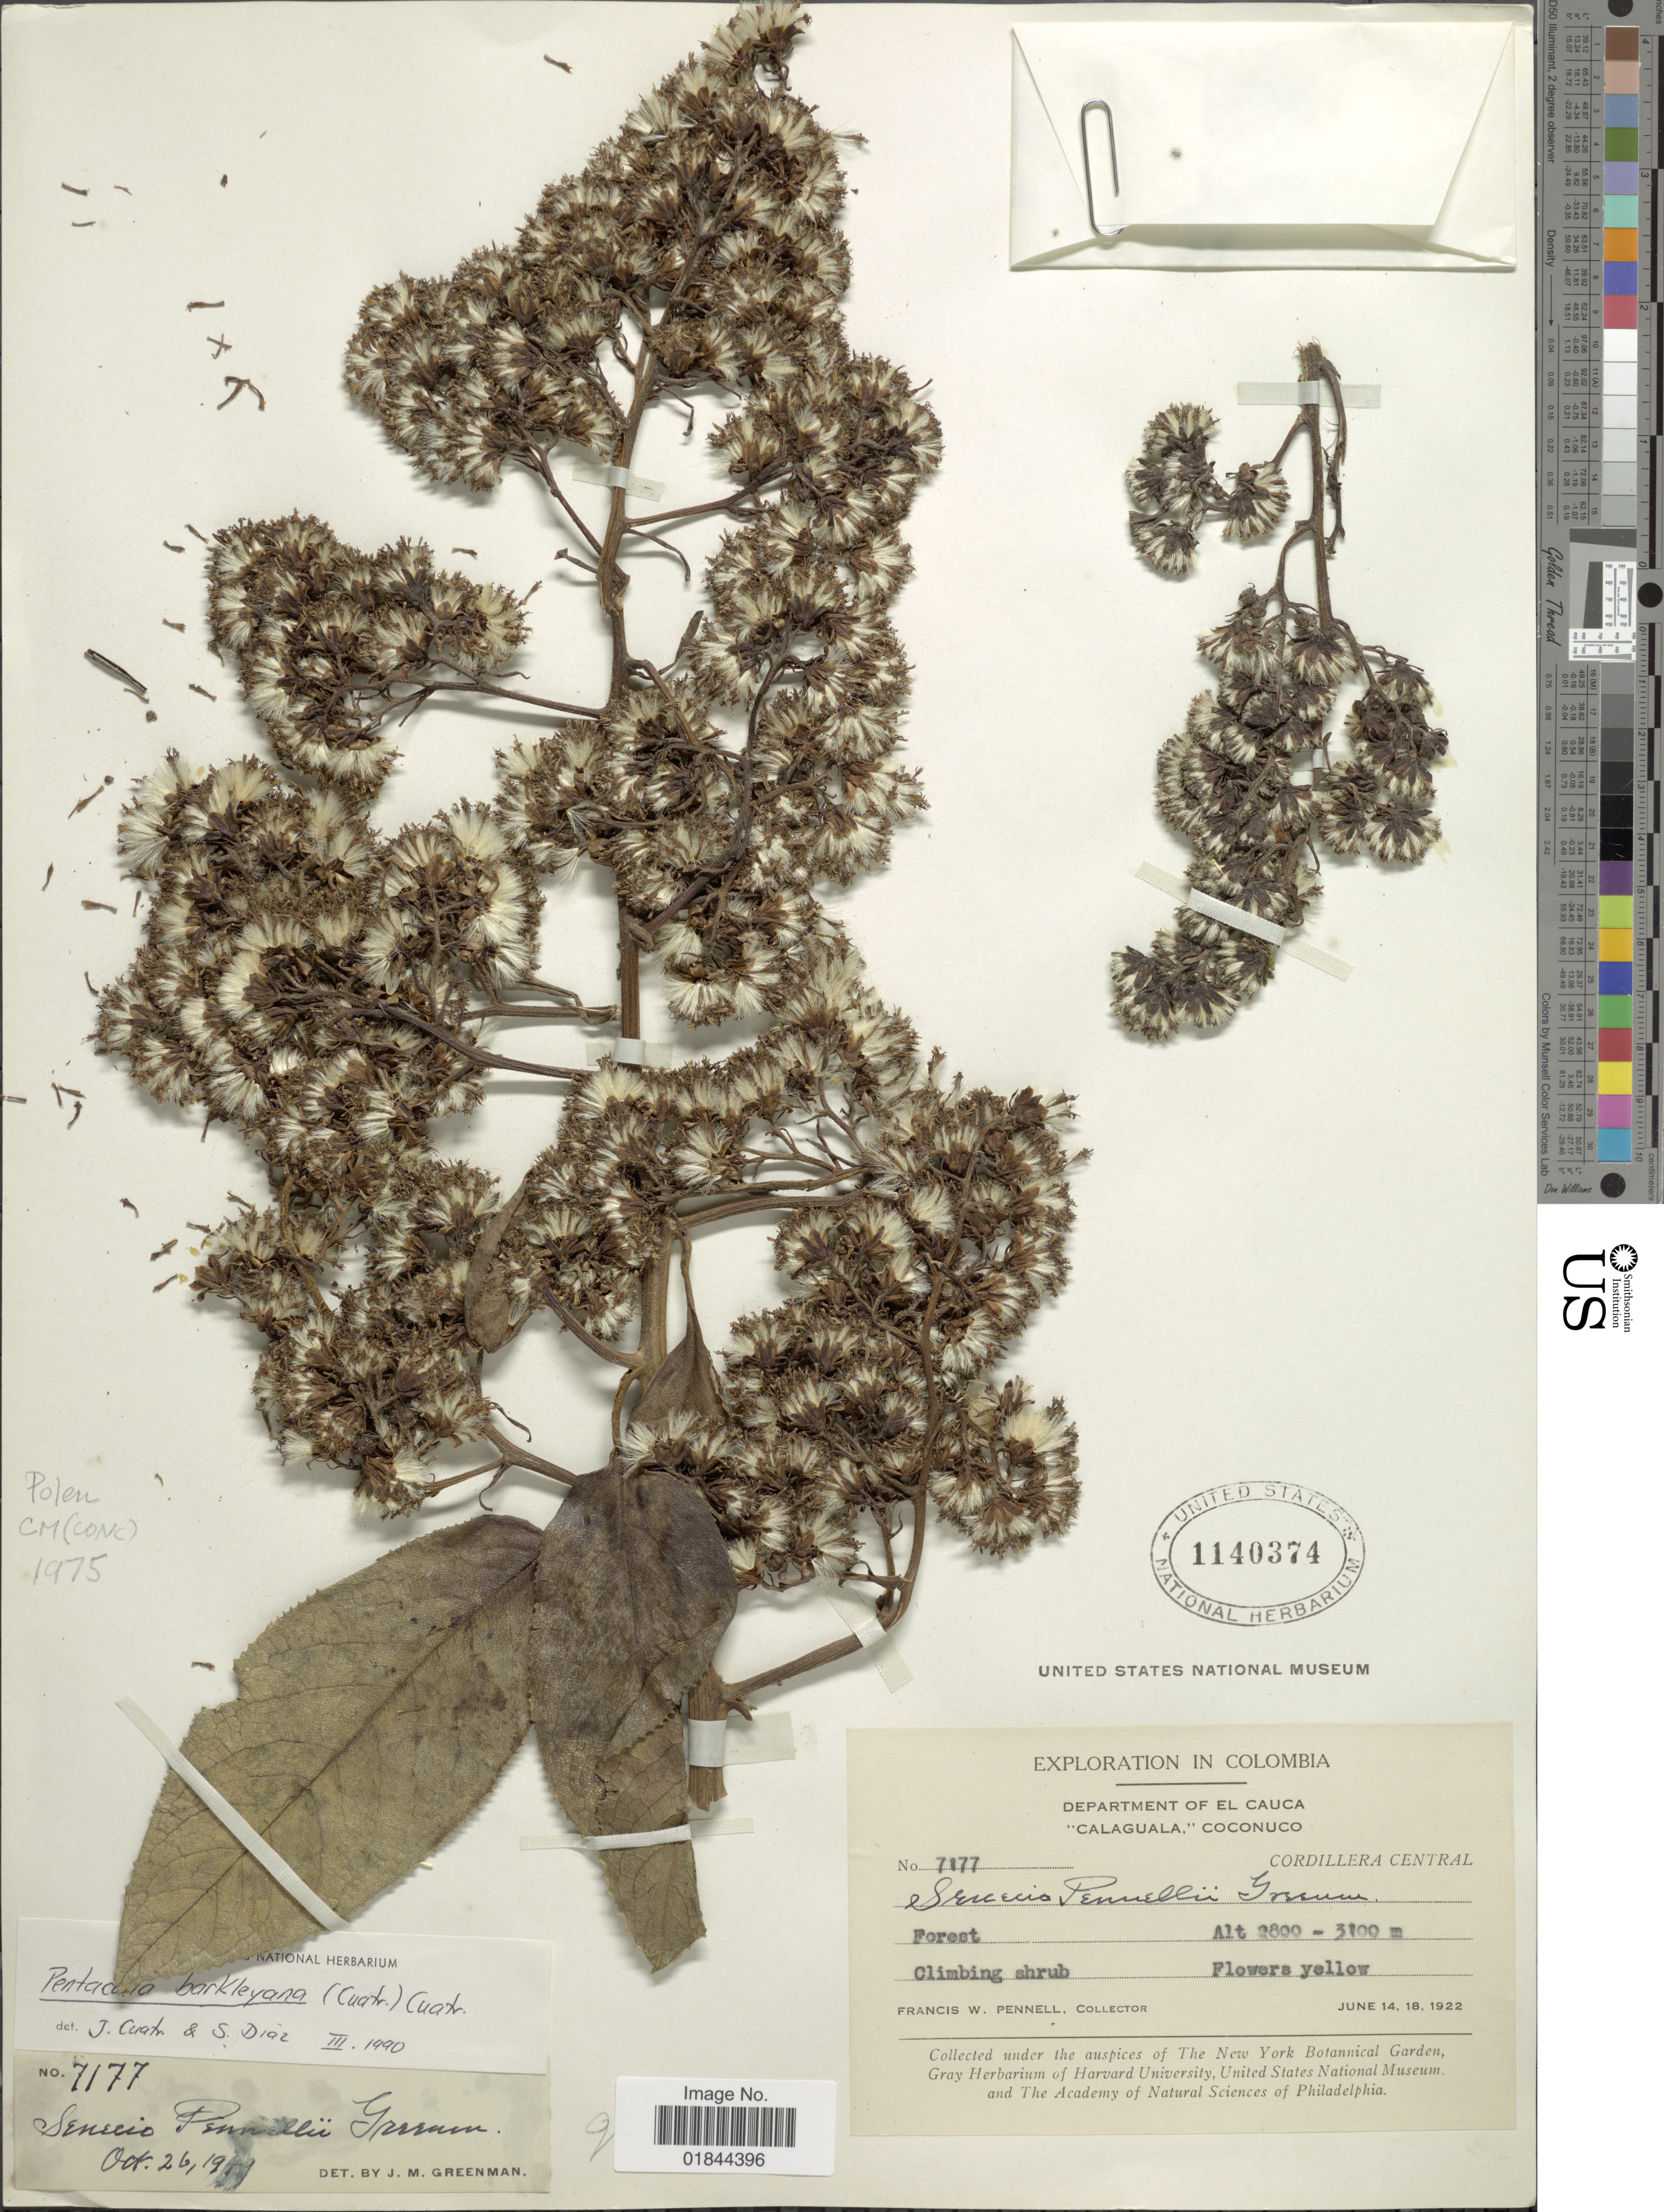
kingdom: Plantae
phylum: Tracheophyta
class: Magnoliopsida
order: Asterales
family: Asteraceae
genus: Pentacalia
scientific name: Pentacalia barkleyana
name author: (Cuatrec.) Cuatrec.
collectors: F. W. Pennell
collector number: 7177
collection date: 1922-06-14/1922-06-18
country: Colombia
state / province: Valle del Cauca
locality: Department of El Cauca 'Calaguala,' Coconuco, Cordillera Central, Forest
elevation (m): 2800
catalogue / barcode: US 1140374